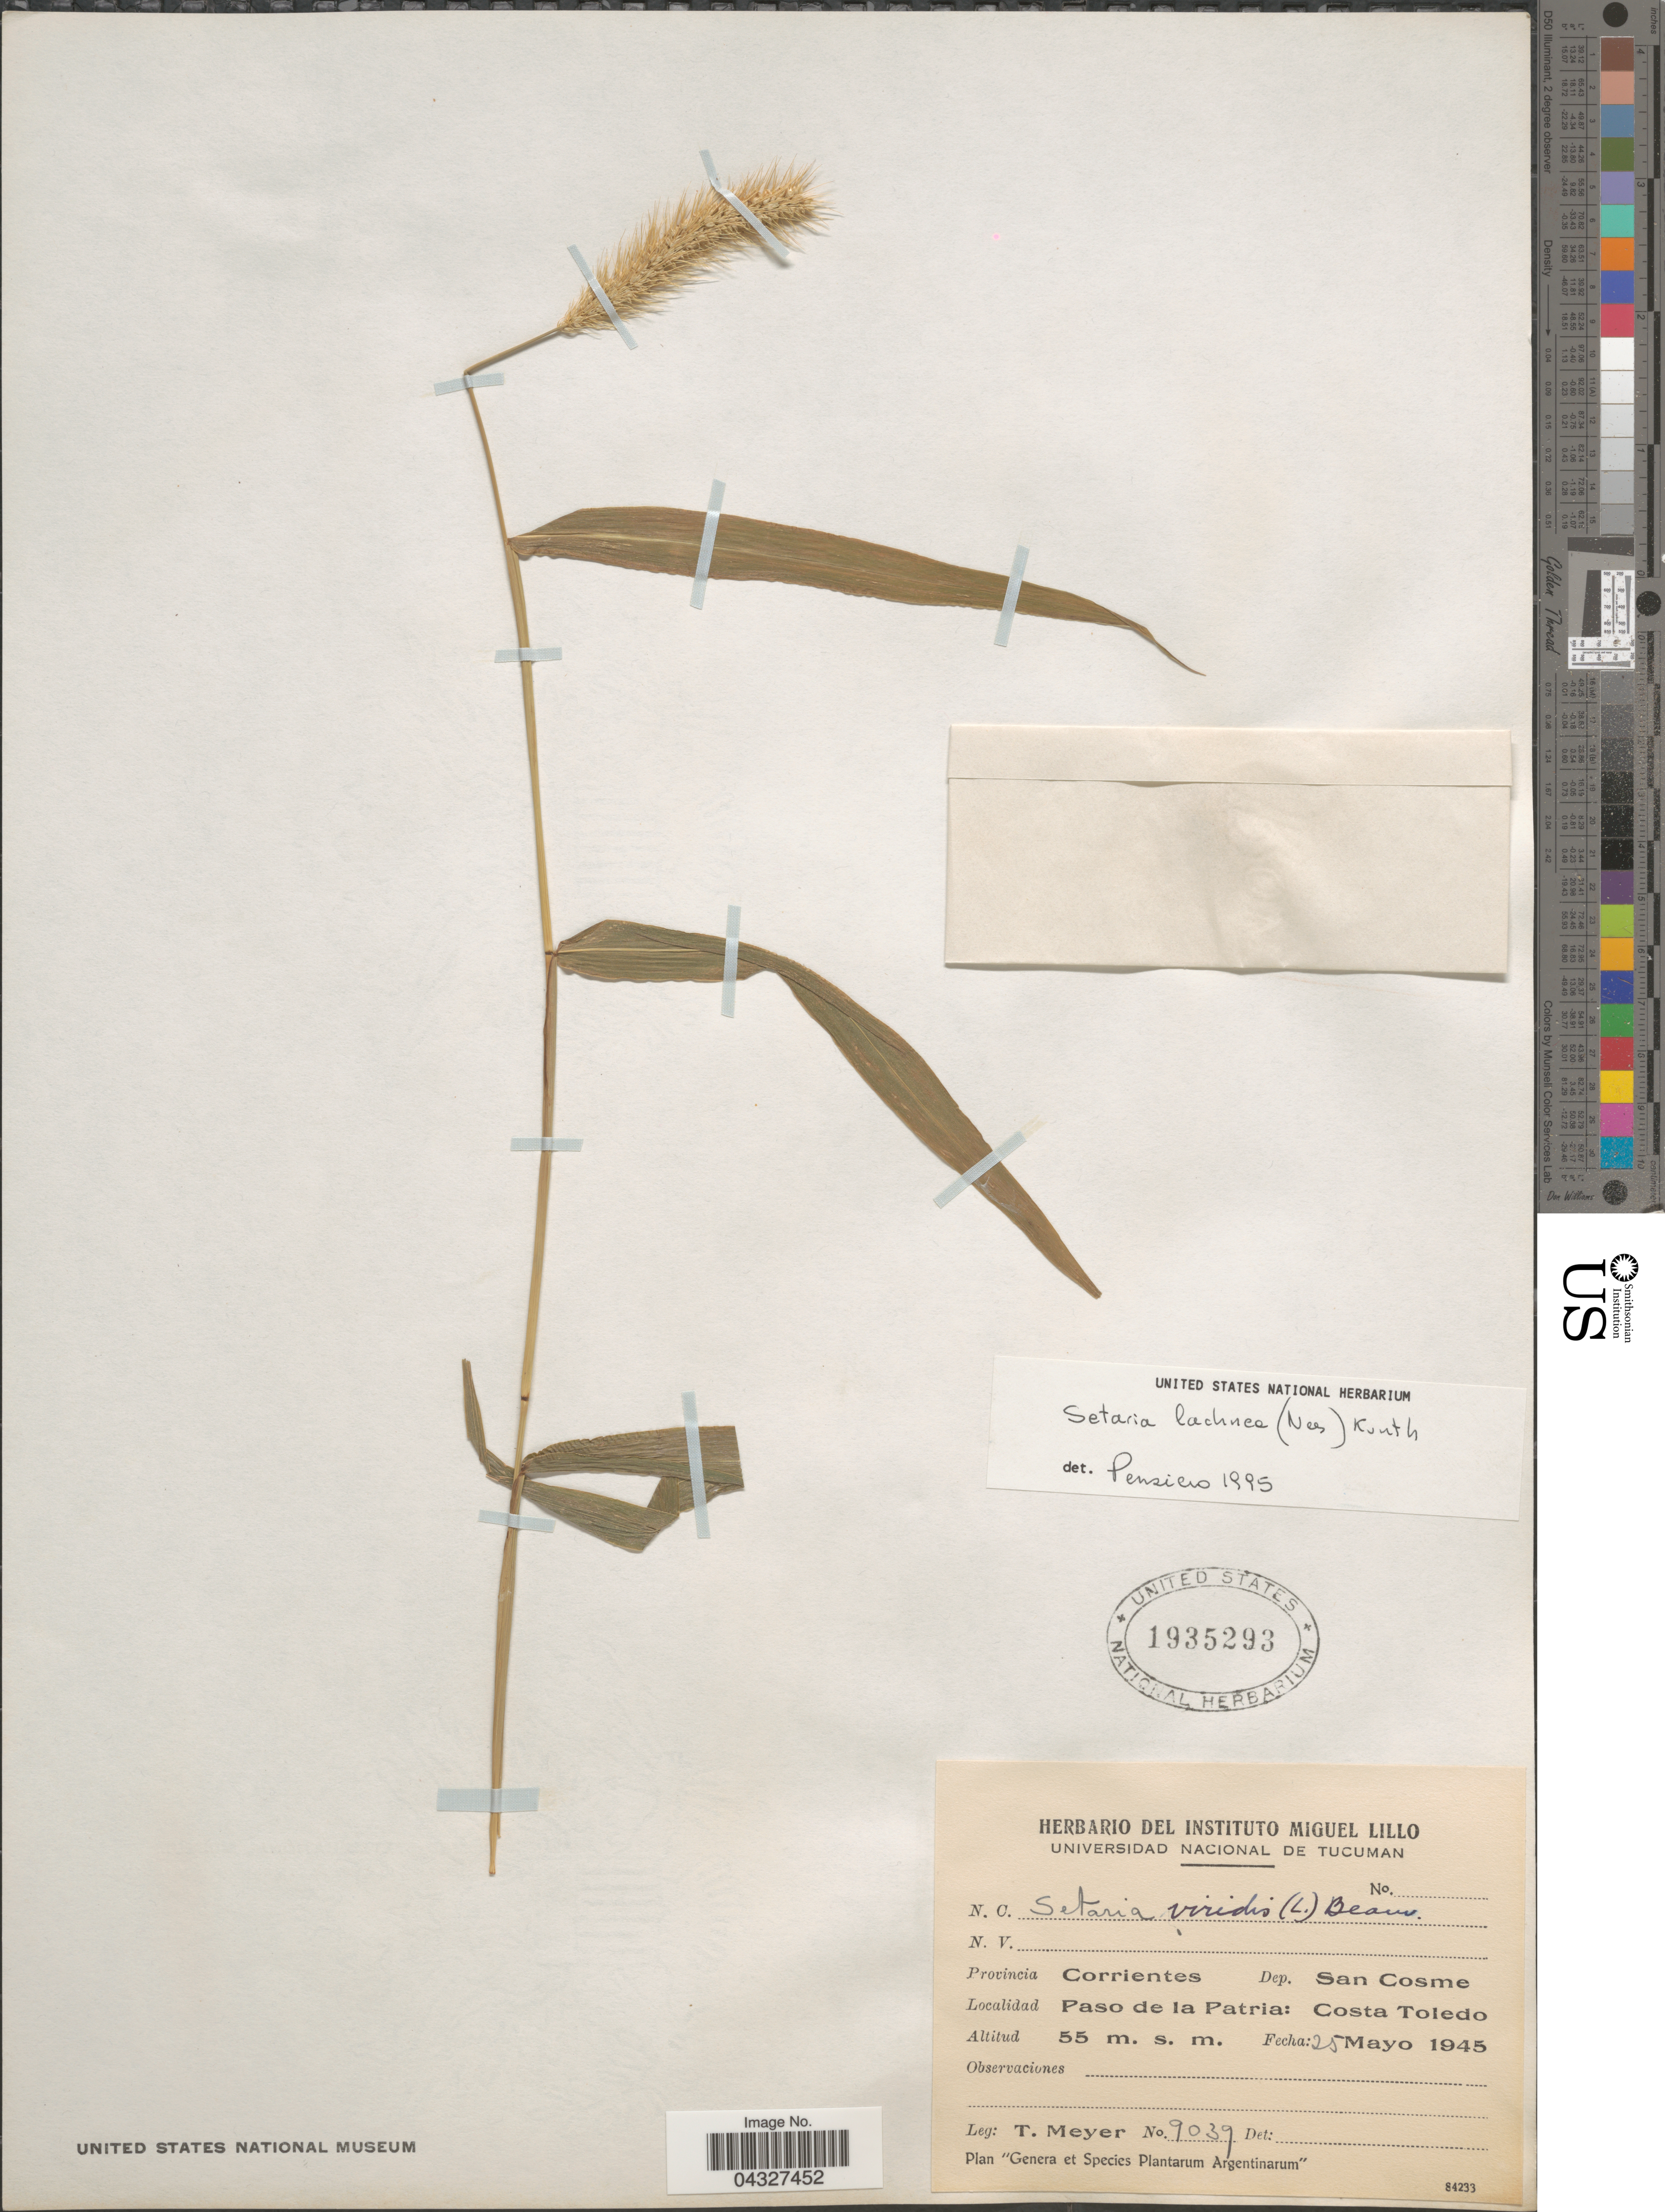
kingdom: Plantae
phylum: Tracheophyta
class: Liliopsida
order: Poales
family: Poaceae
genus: Setaria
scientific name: Setaria lachnea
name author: (Nees) Kunth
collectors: T. Meyer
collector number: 9039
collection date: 1945-05-25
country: Argentina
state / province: Corrientes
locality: Dep. San Cosme. Paso de la Patria: Costa Toledo.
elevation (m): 55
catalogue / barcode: US 1935293